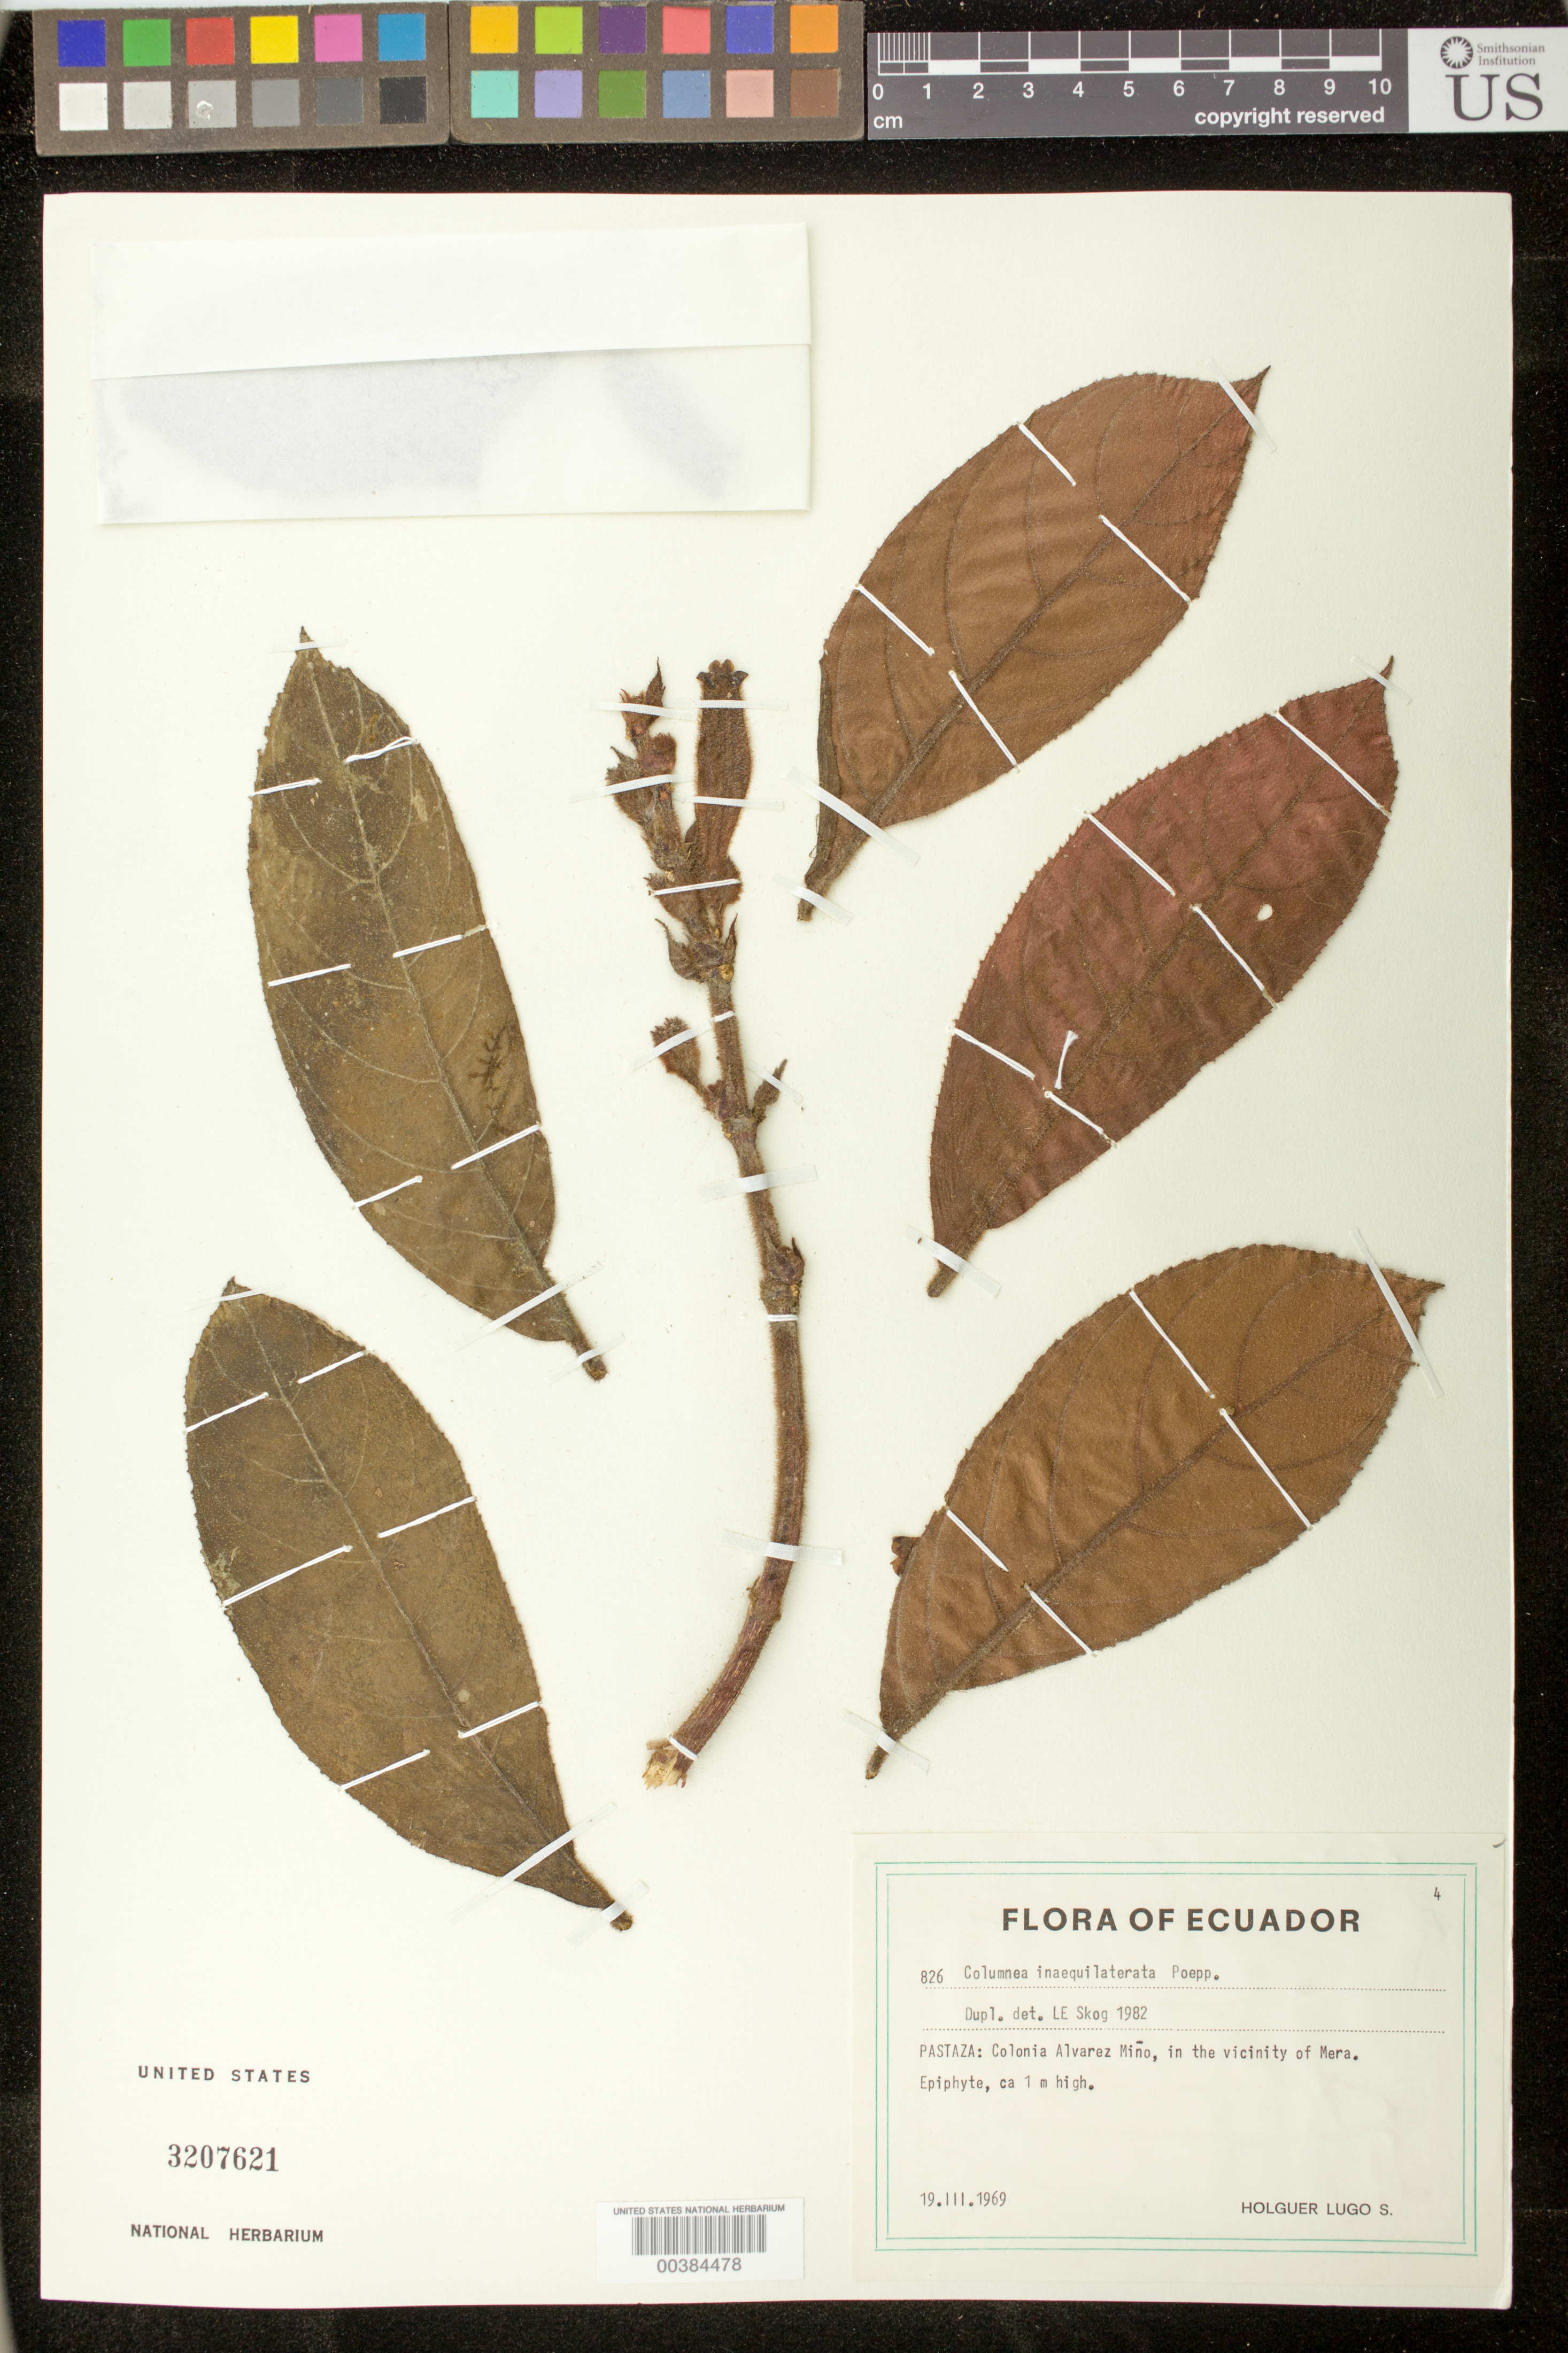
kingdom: Plantae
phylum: Tracheophyta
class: Magnoliopsida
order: Lamiales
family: Gesneriaceae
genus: Columnea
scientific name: Columnea inaequilatera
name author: Poepp.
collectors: H. Lugo S.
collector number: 826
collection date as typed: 19 Mar 1969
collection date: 1969-03-19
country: Ecuador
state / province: Pastaza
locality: Colonia Alverez Mino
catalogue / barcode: US 3207621